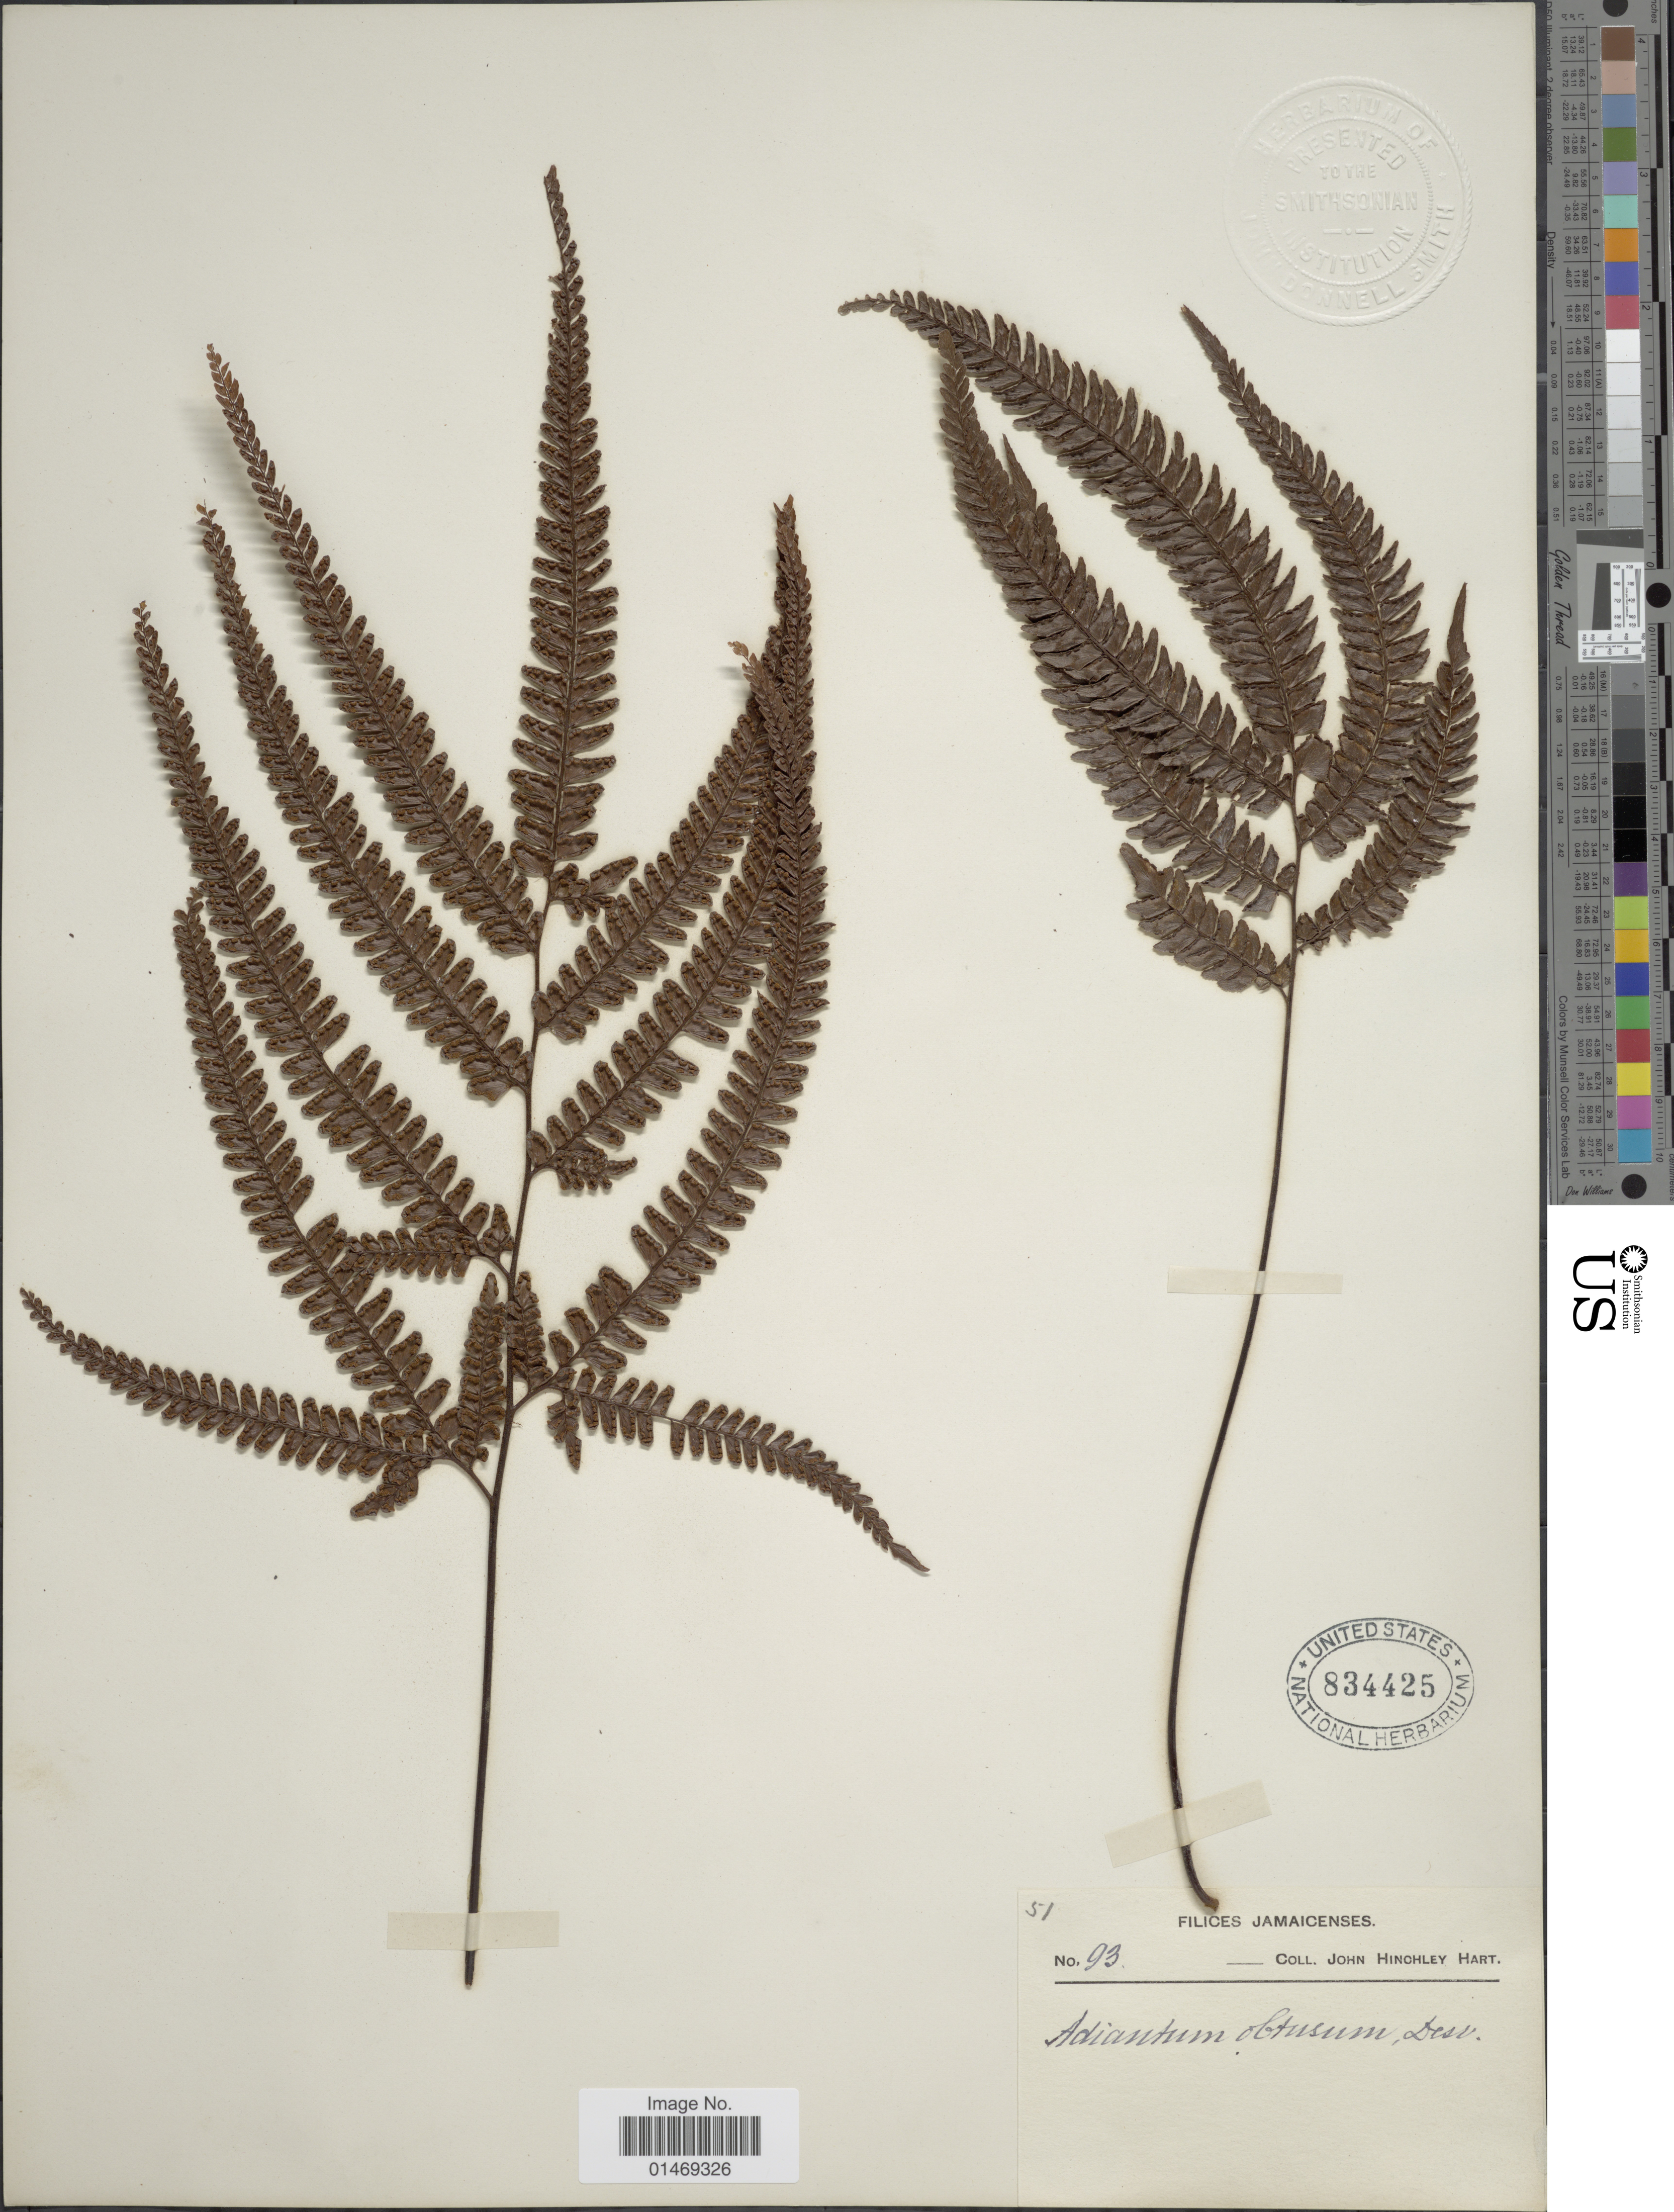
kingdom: Plantae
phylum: Tracheophyta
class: Polypodiopsida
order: Polypodiales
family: Pteridaceae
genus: Adiantum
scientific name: Adiantum pyramidale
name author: (L.) Willd.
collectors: J. H. Hart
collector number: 93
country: Jamaica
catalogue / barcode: US 834425